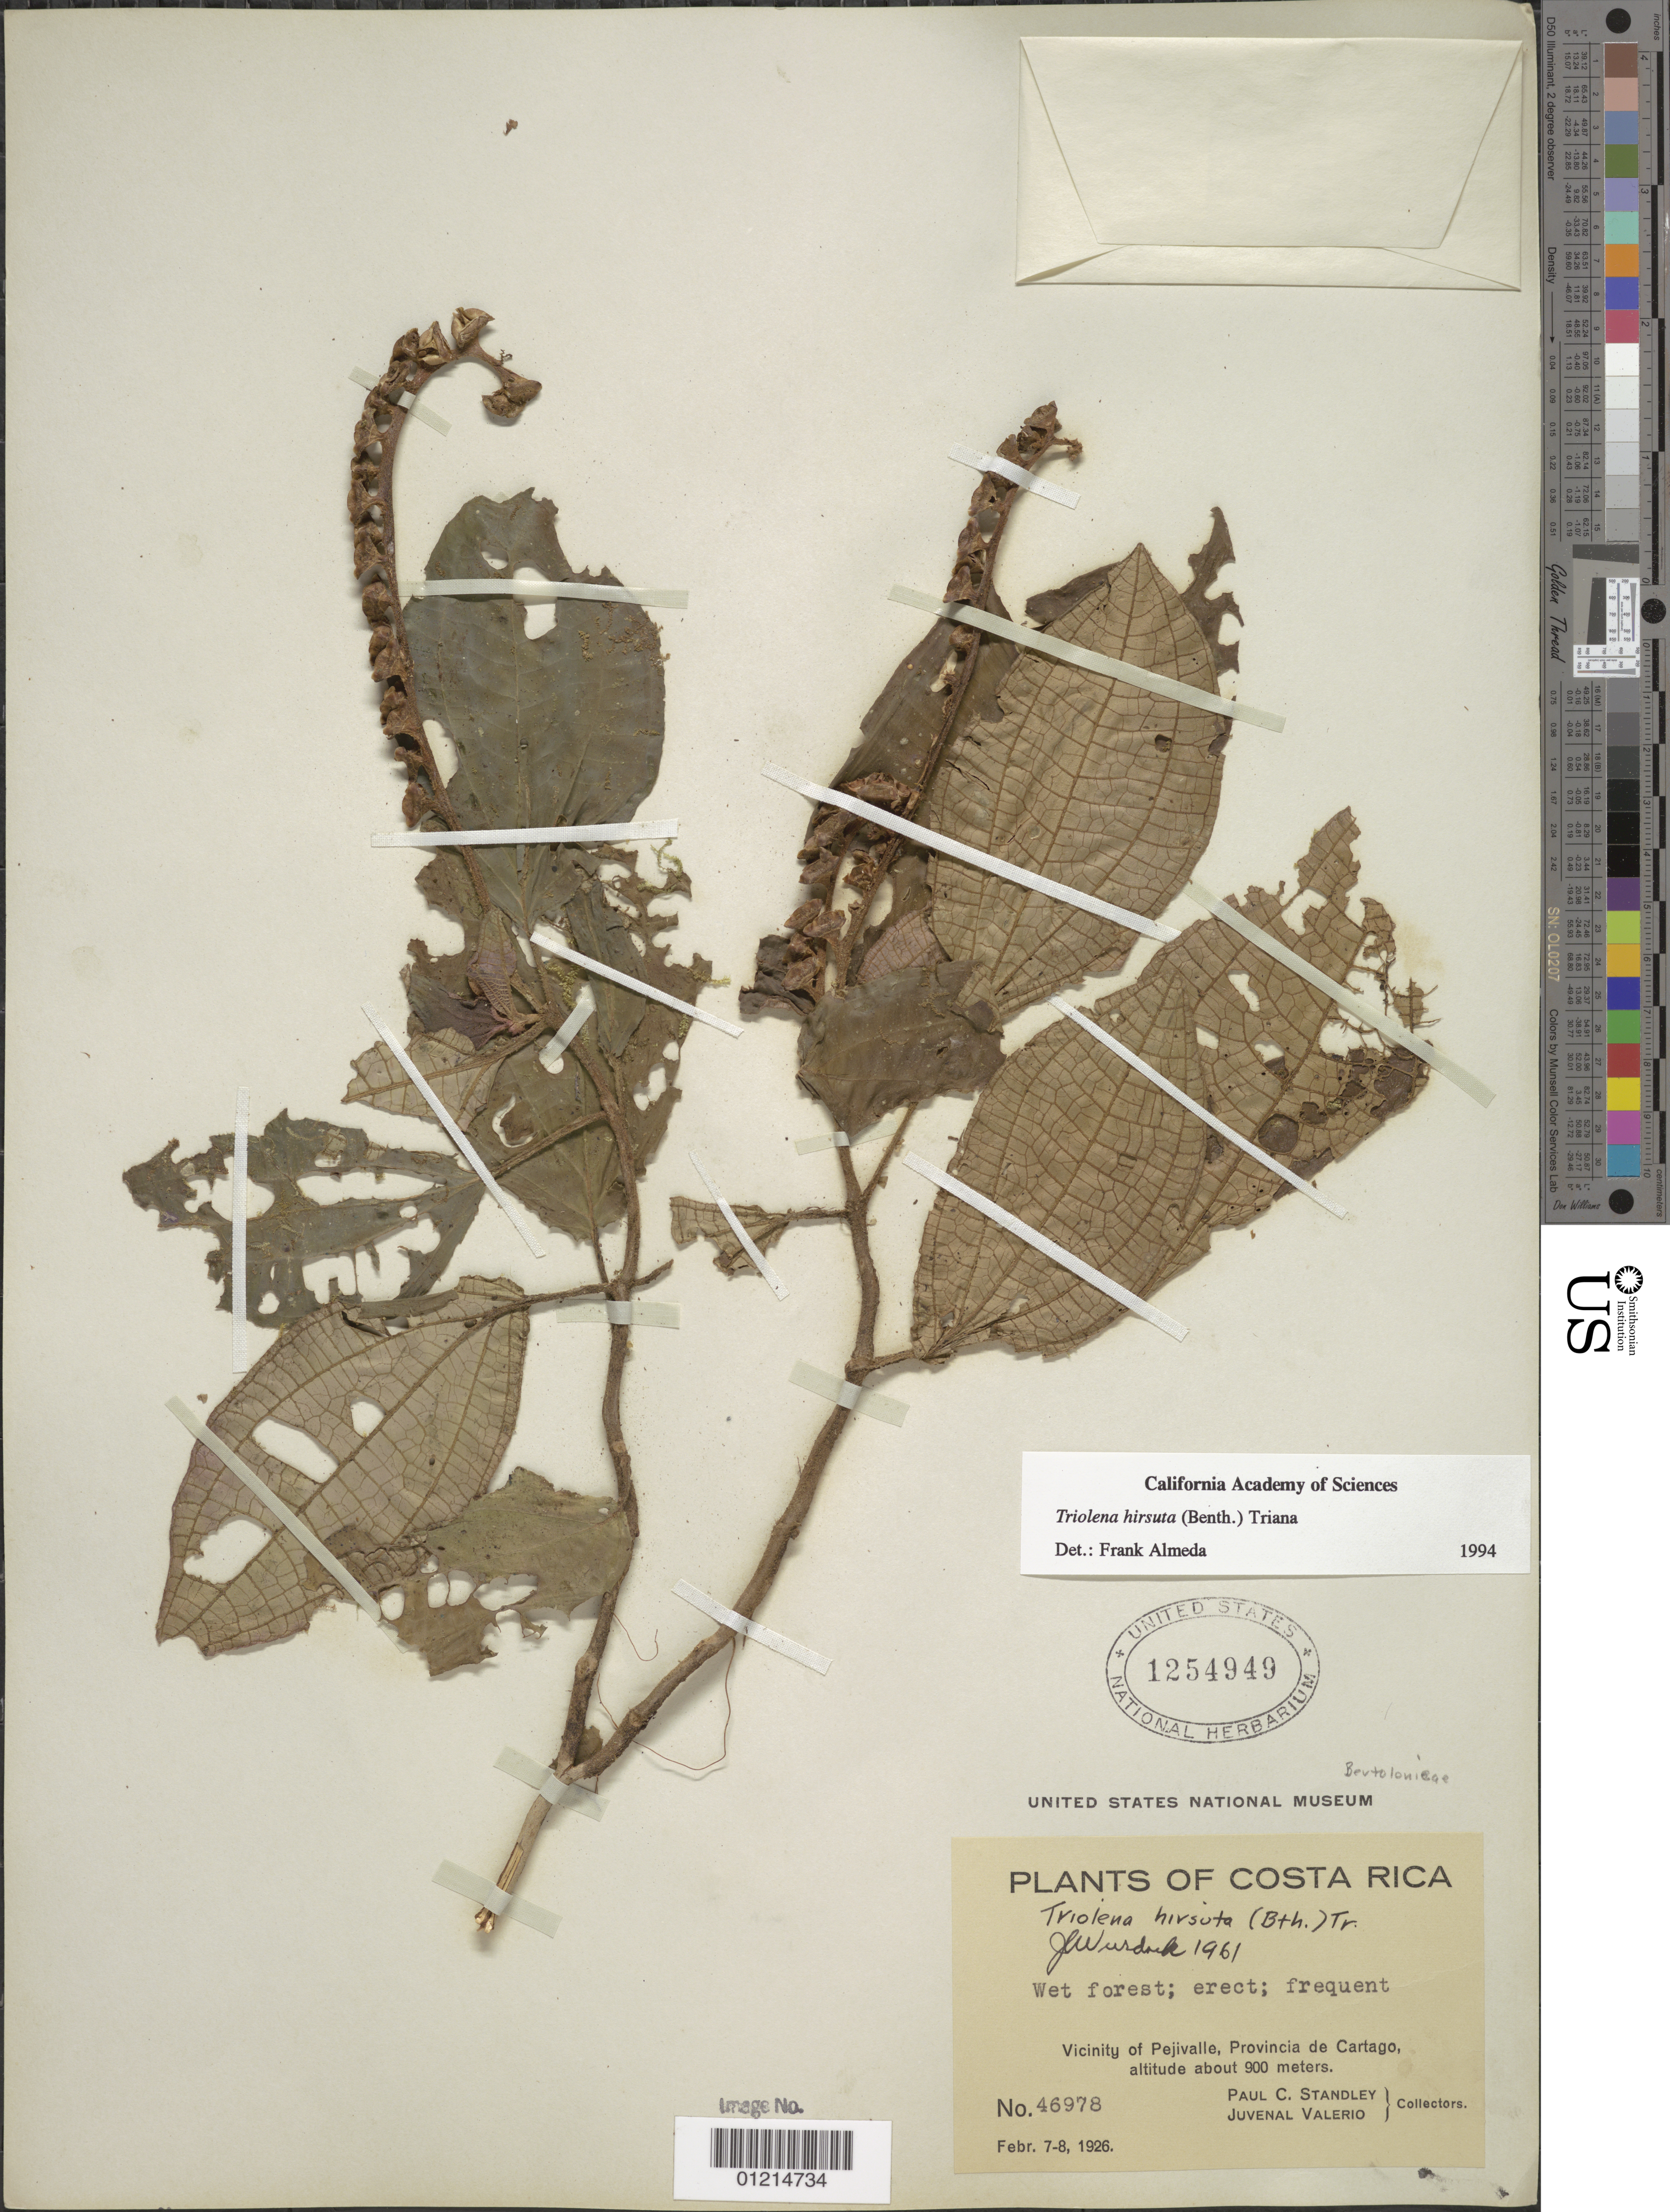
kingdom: Plantae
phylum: Tracheophyta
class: Magnoliopsida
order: Myrtales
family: Melastomataceae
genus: Triolena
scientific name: Triolena hirsuta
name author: (Benth.) Triana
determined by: Almeda, F.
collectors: P. C. Standley & J. Valero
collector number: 46978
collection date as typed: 07 Feb 1926 to 08 Feb 1926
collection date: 1926-02-07/1926-02-08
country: Costa Rica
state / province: Cartago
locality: Vicinity of Pejivalle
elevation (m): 900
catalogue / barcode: US 1254949